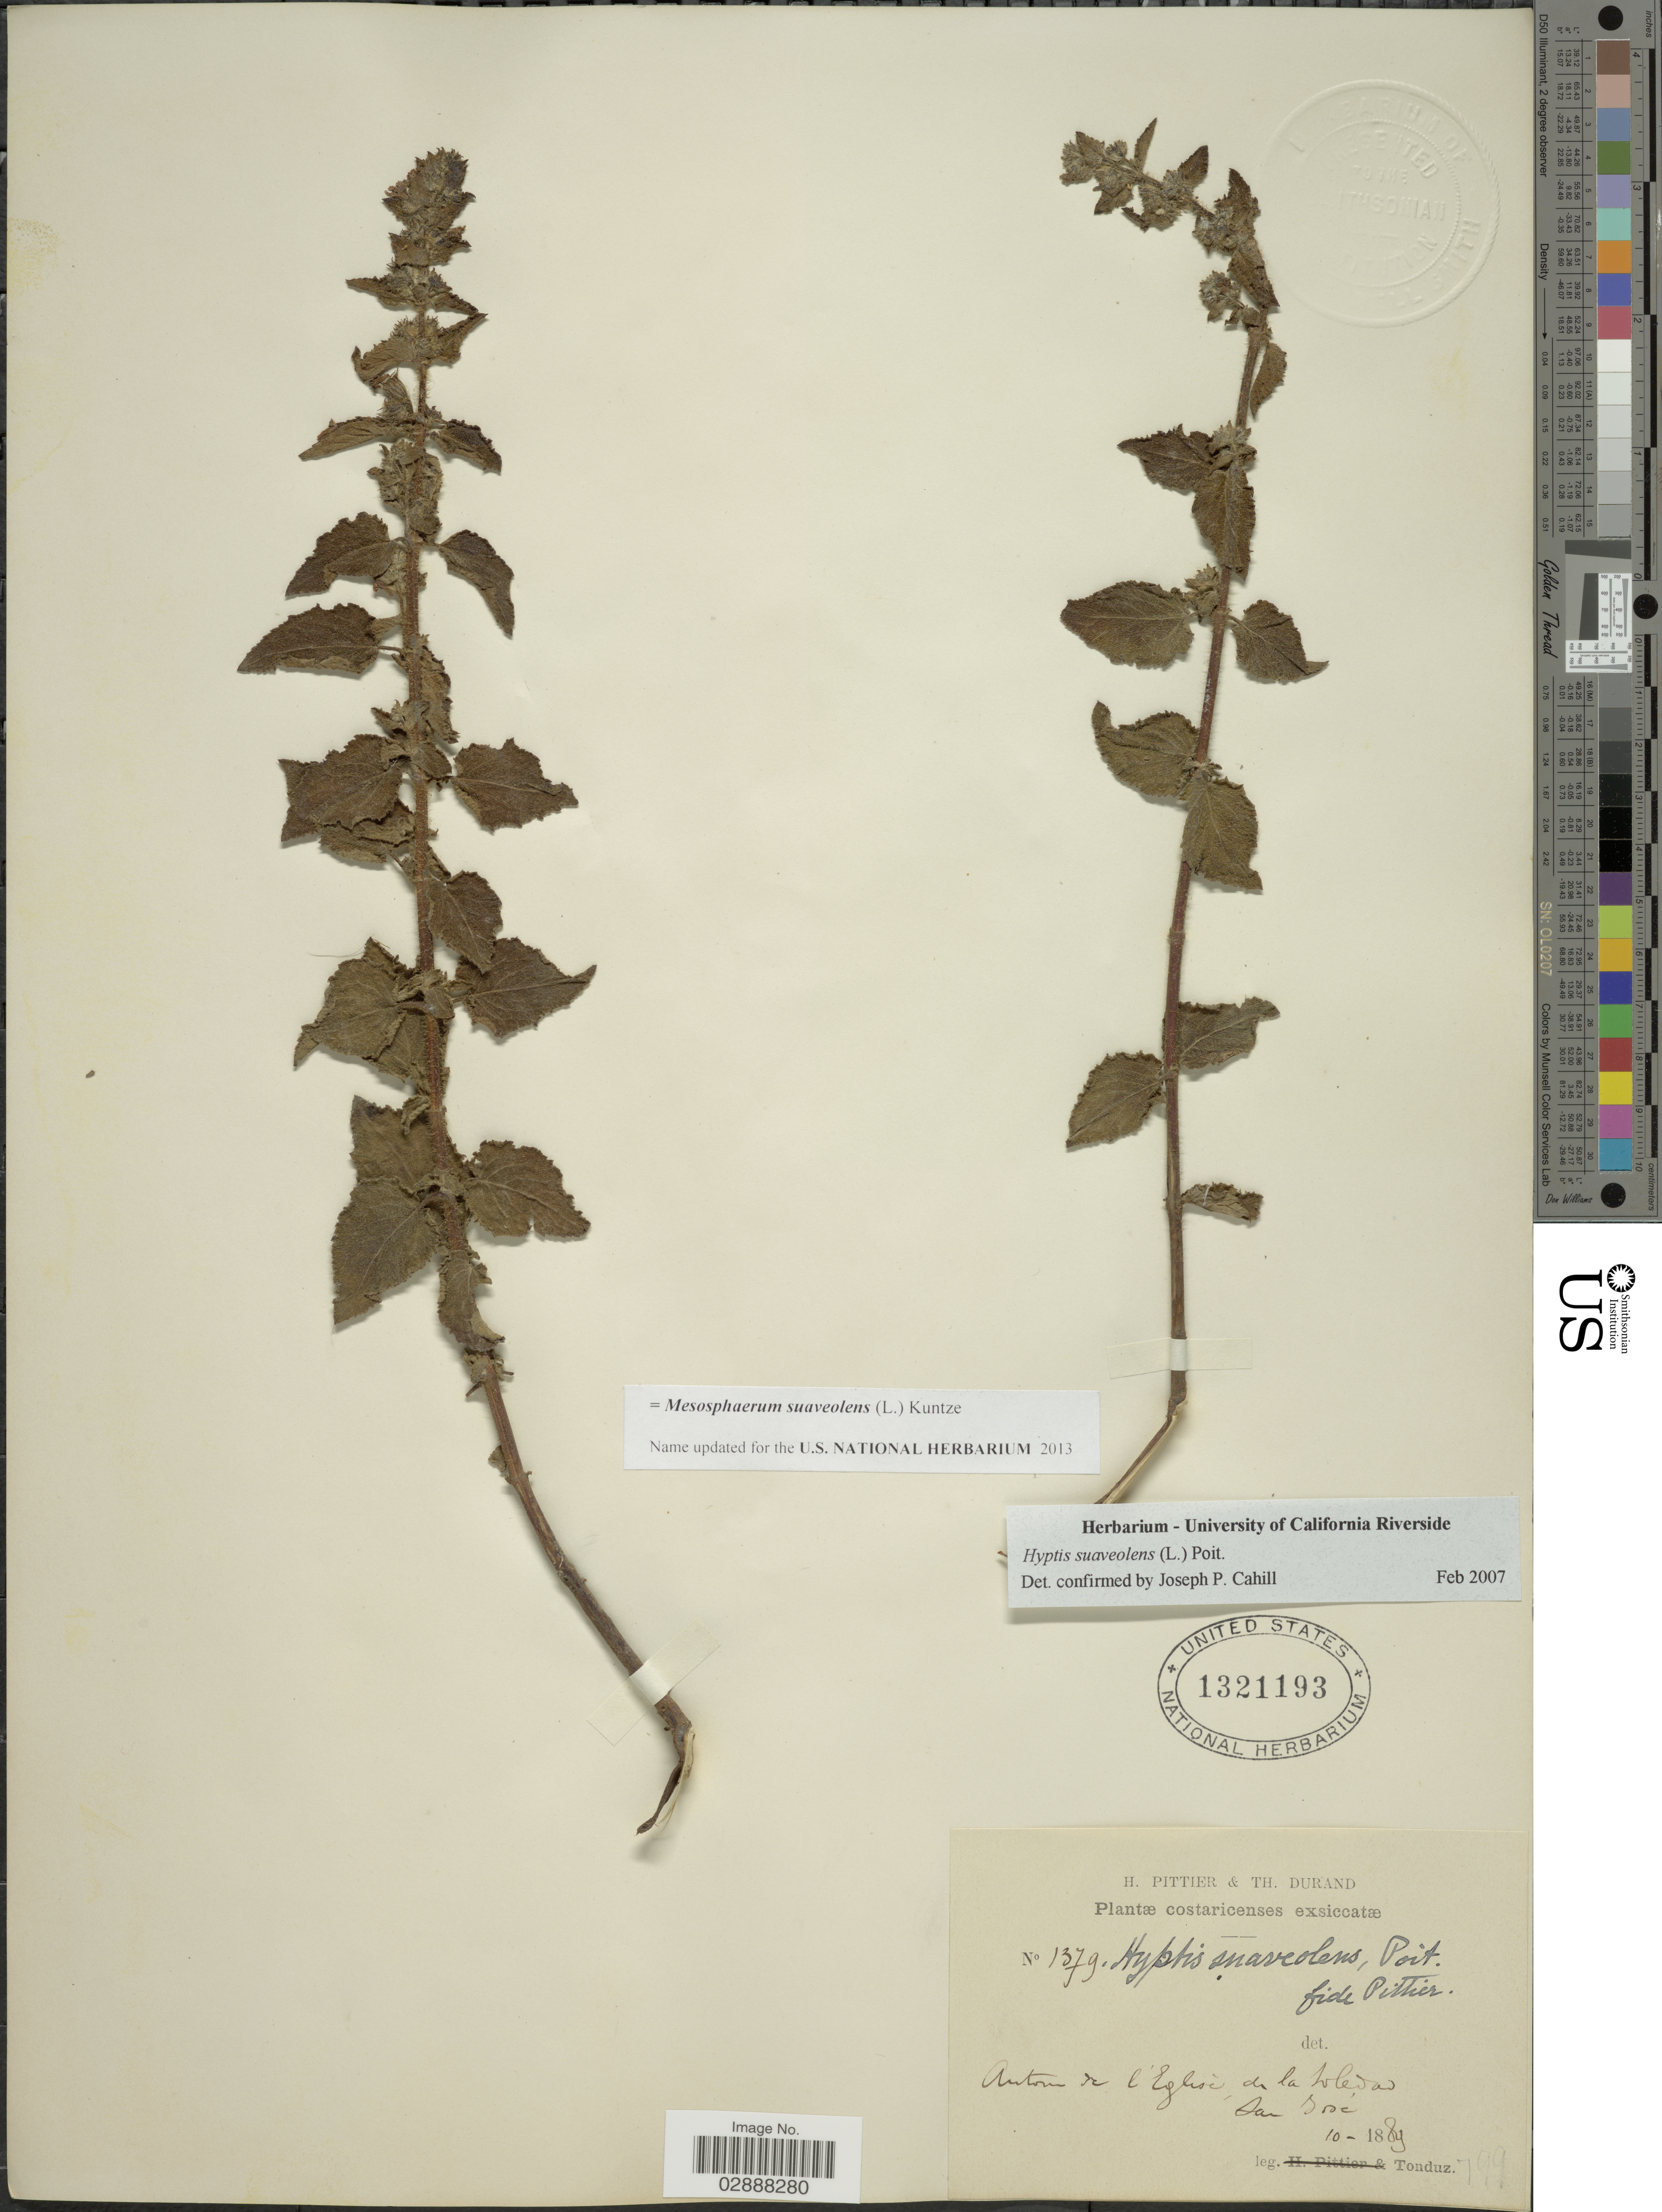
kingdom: Plantae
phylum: Tracheophyta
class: Magnoliopsida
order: Lamiales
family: Lamiaceae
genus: Mesosphaerum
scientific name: Mesosphaerum suaveolens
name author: (L.) Kuntze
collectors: Tonduz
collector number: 1379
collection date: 1889-10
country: Costa Rica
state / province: San José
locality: Autour de l'Eglisé de la Soledad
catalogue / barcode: US 1321193